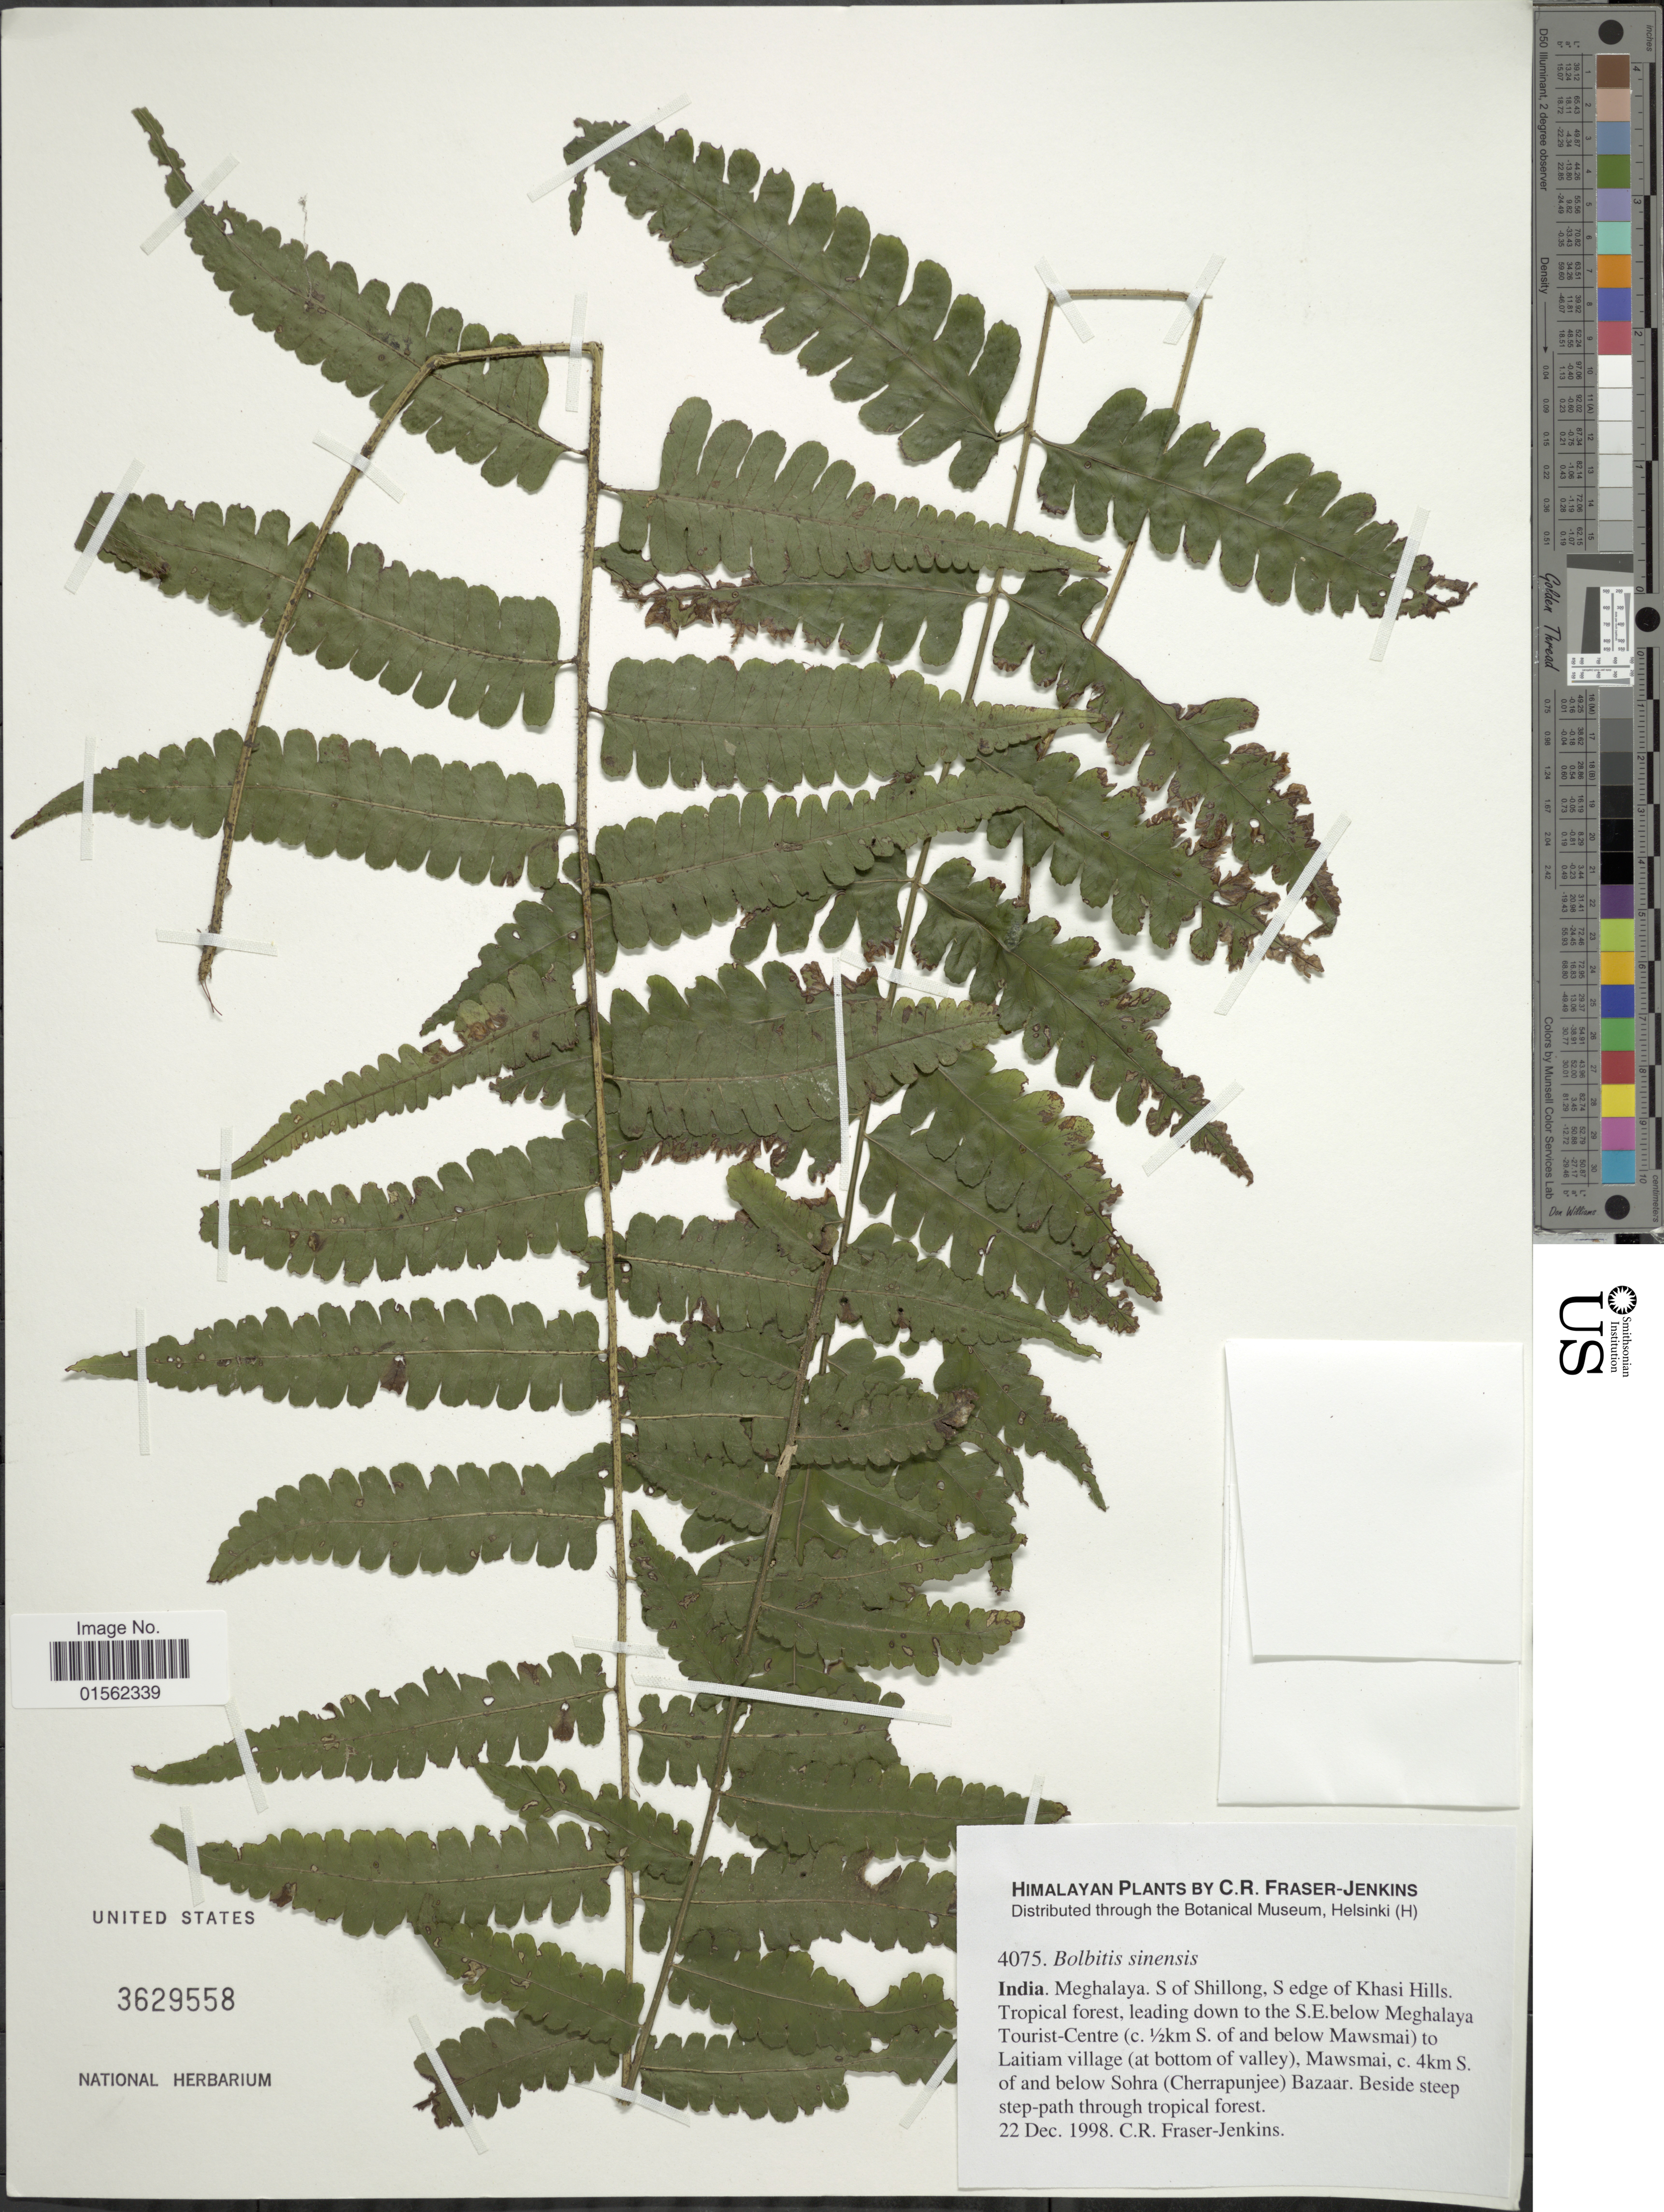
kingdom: Plantae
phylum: Tracheophyta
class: Polypodiopsida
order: Polypodiales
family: Dryopteridaceae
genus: Bolbitis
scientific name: Bolbitis sinensis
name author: (Baker) K. Iwats.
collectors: C. R. Fraser-Jenkins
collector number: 4075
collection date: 1998-12-22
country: India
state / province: Meghalaya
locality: Himalaya, S of Shillong, S edge of Khasi Hills, tropical forest, leading down to the S.E. below Meghalaya Tourist Centre (c. 1/2 km S. of and below Mawsmai) to Laitiam village (at bottom of valley), Mawsmai, c. 4 km S. of and below Sohra (Cherrapunjee) Bazaar, beside steep step-path through tropical forest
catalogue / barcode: US 3629558